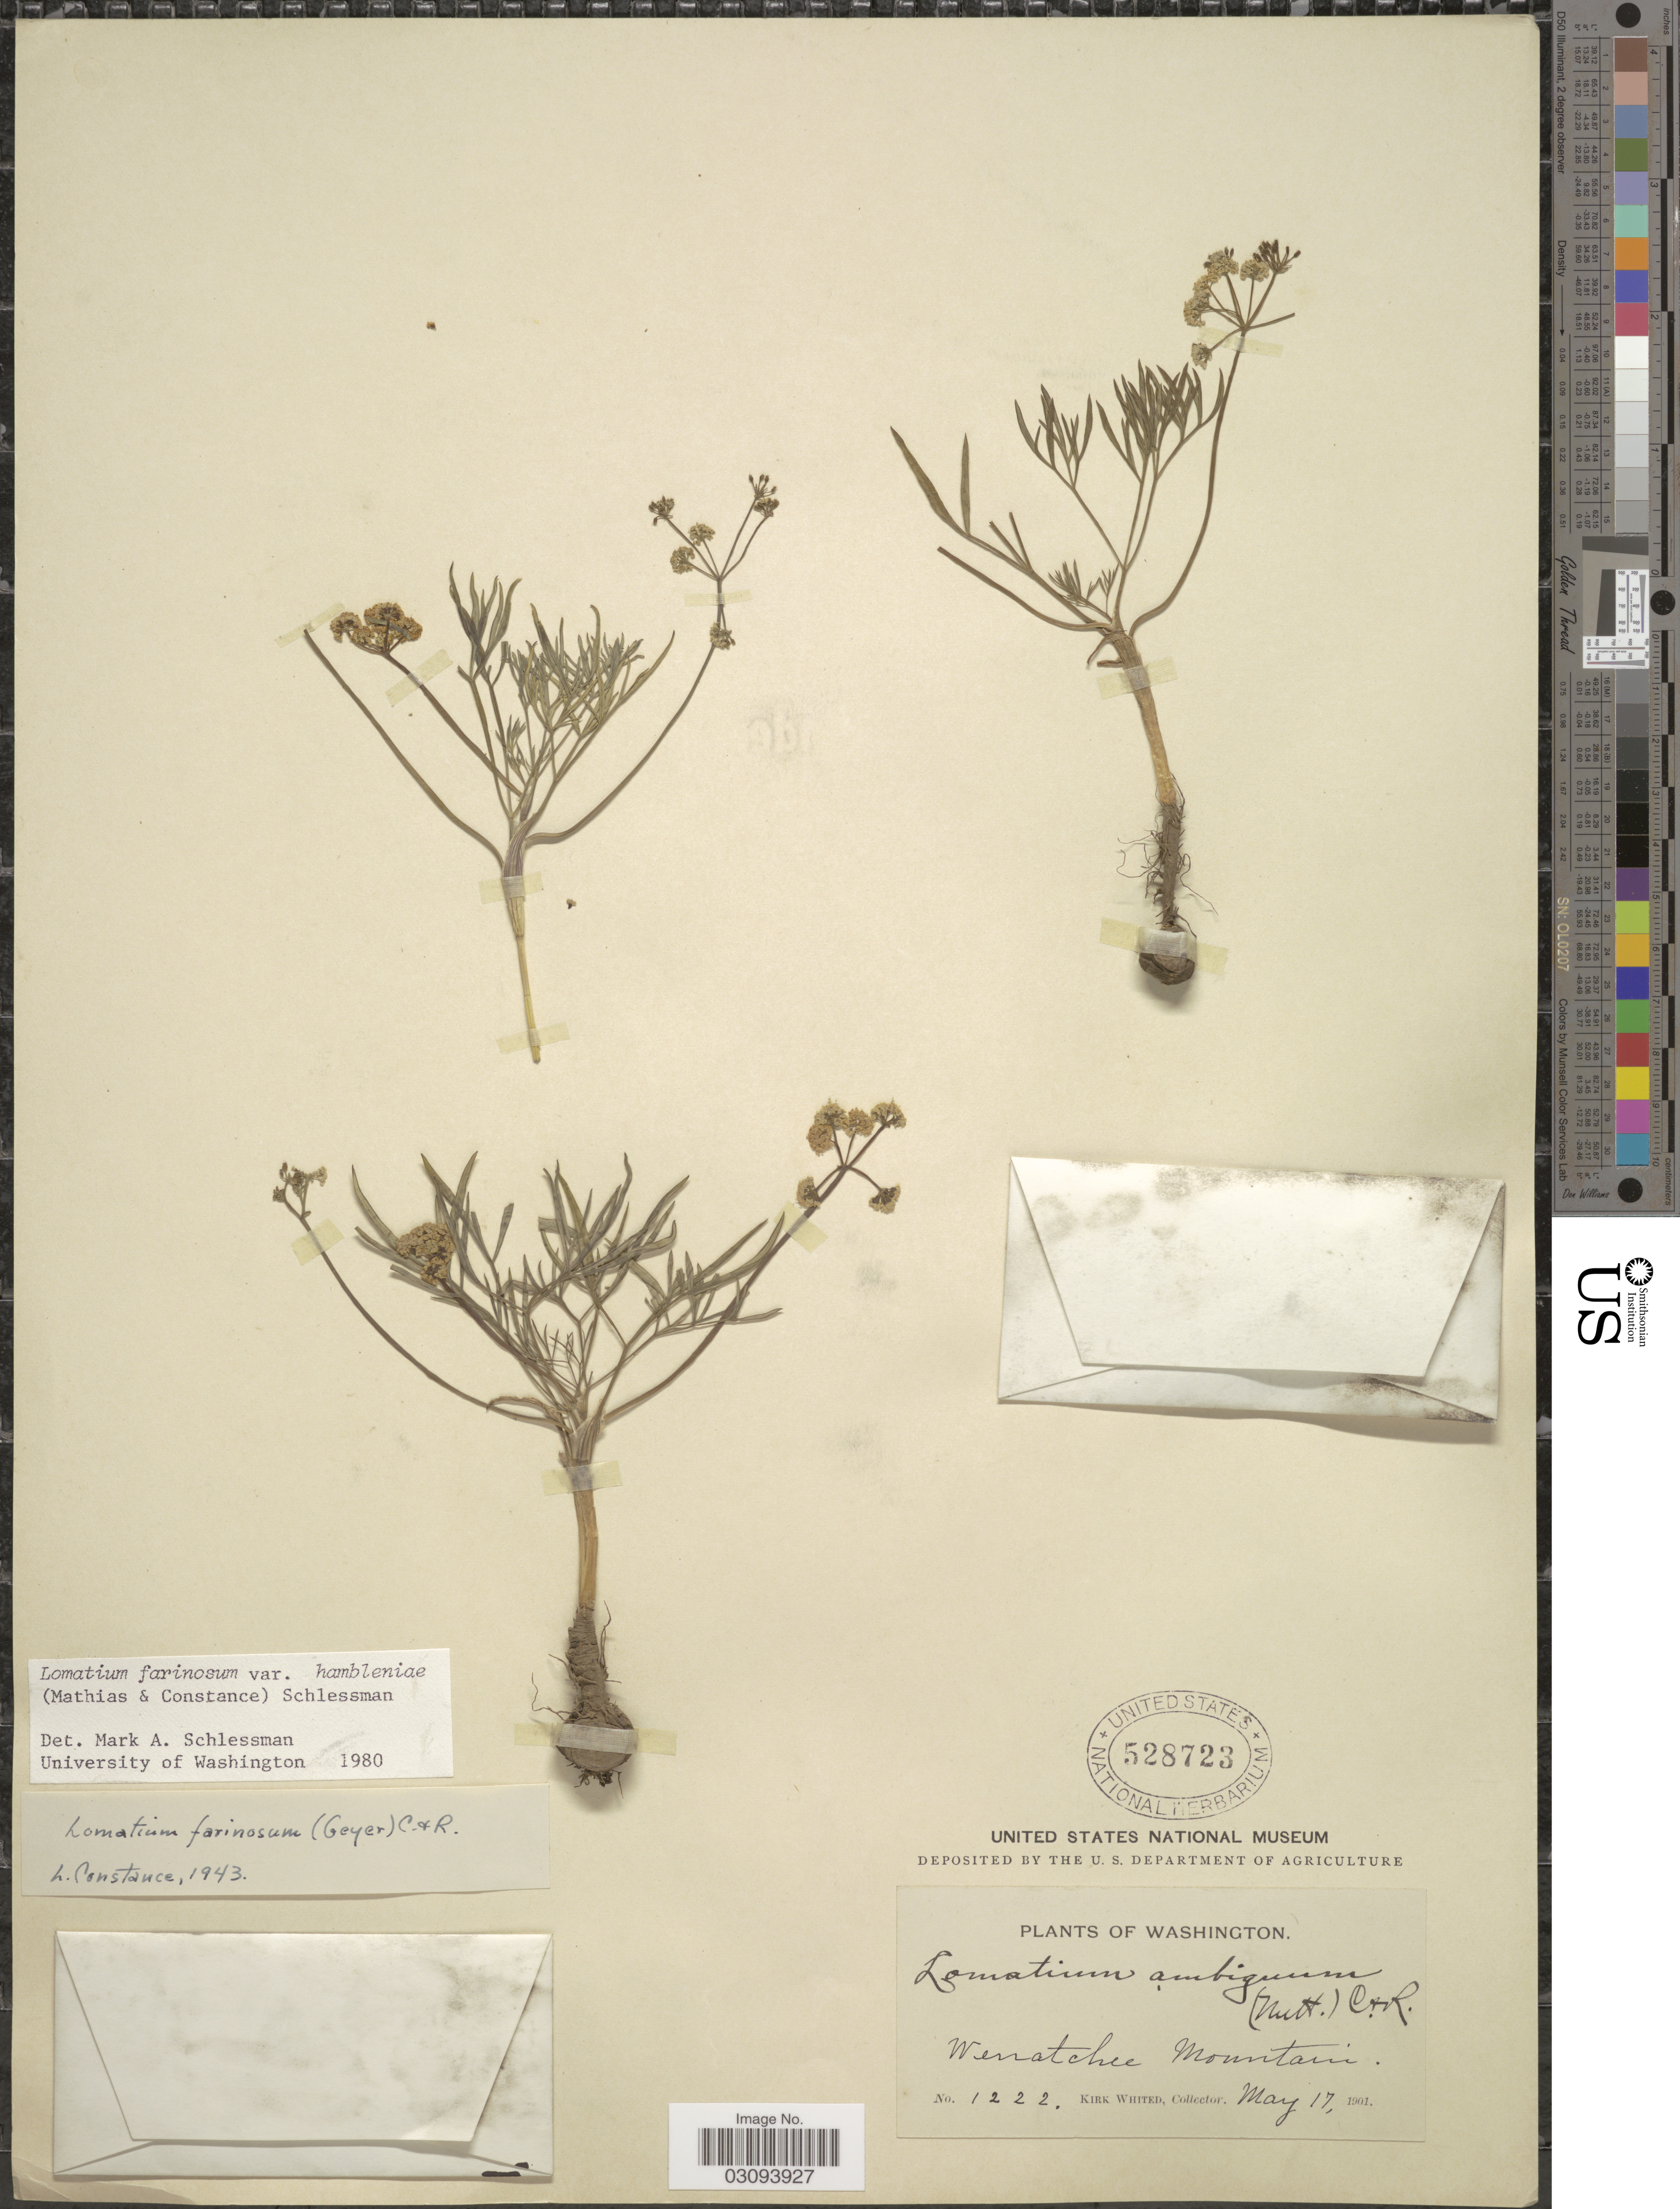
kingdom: Plantae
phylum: Tracheophyta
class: Magnoliopsida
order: Apiales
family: Apiaceae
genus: Lomatium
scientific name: Lomatium farinosum var. hambleniae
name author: (Mathias & Constance) Schlessman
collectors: K. Whited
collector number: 1222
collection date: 1901-05-17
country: United States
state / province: Washington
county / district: Chelan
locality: Wenatchee Mountain.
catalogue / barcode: US 528723